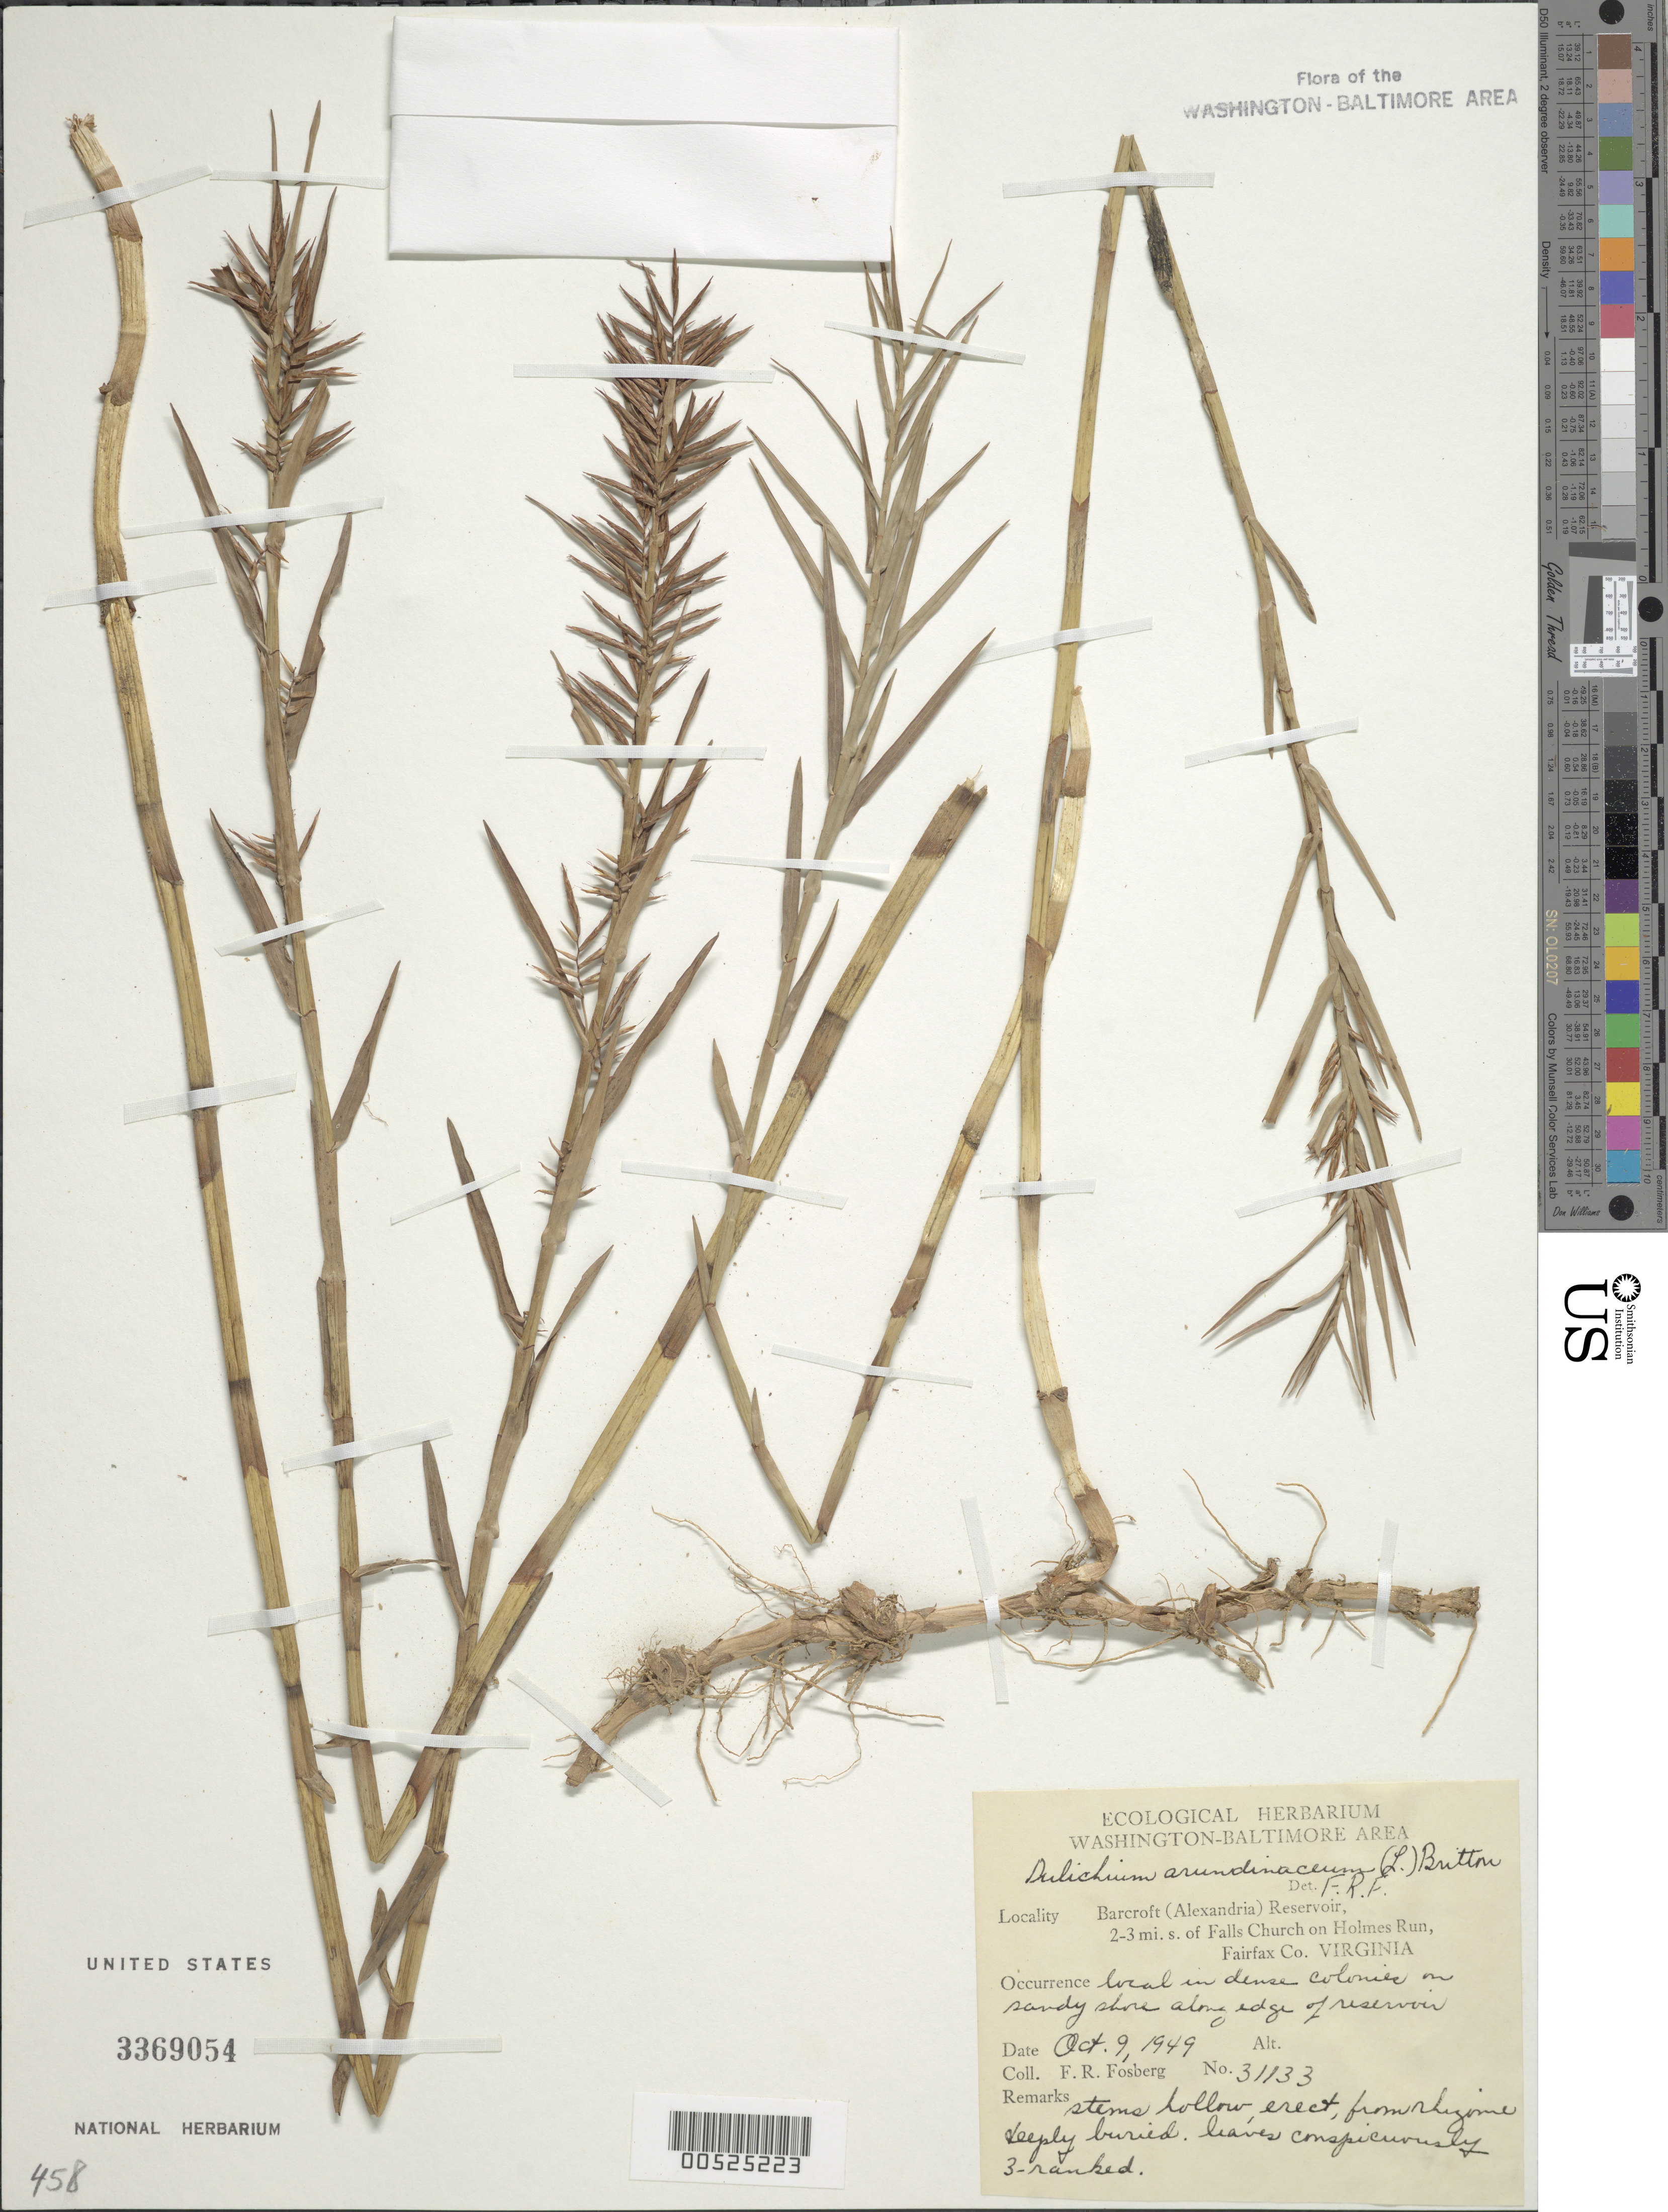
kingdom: Plantae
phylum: Tracheophyta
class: Liliopsida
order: Poales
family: Cyperaceae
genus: Dulichium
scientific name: Dulichium arundinaceum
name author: (L.) Britton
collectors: F. R. Fosberg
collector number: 31133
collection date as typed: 09 Oct 1949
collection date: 1949-10-09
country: United States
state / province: Virginia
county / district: Fairfax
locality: Barcroft (Alexandria) Reservoir, 2-3 mi. S of Falls Church on Holmes Run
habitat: Local in dense colonies on sandy shore along edge of reservoir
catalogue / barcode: US 3369054